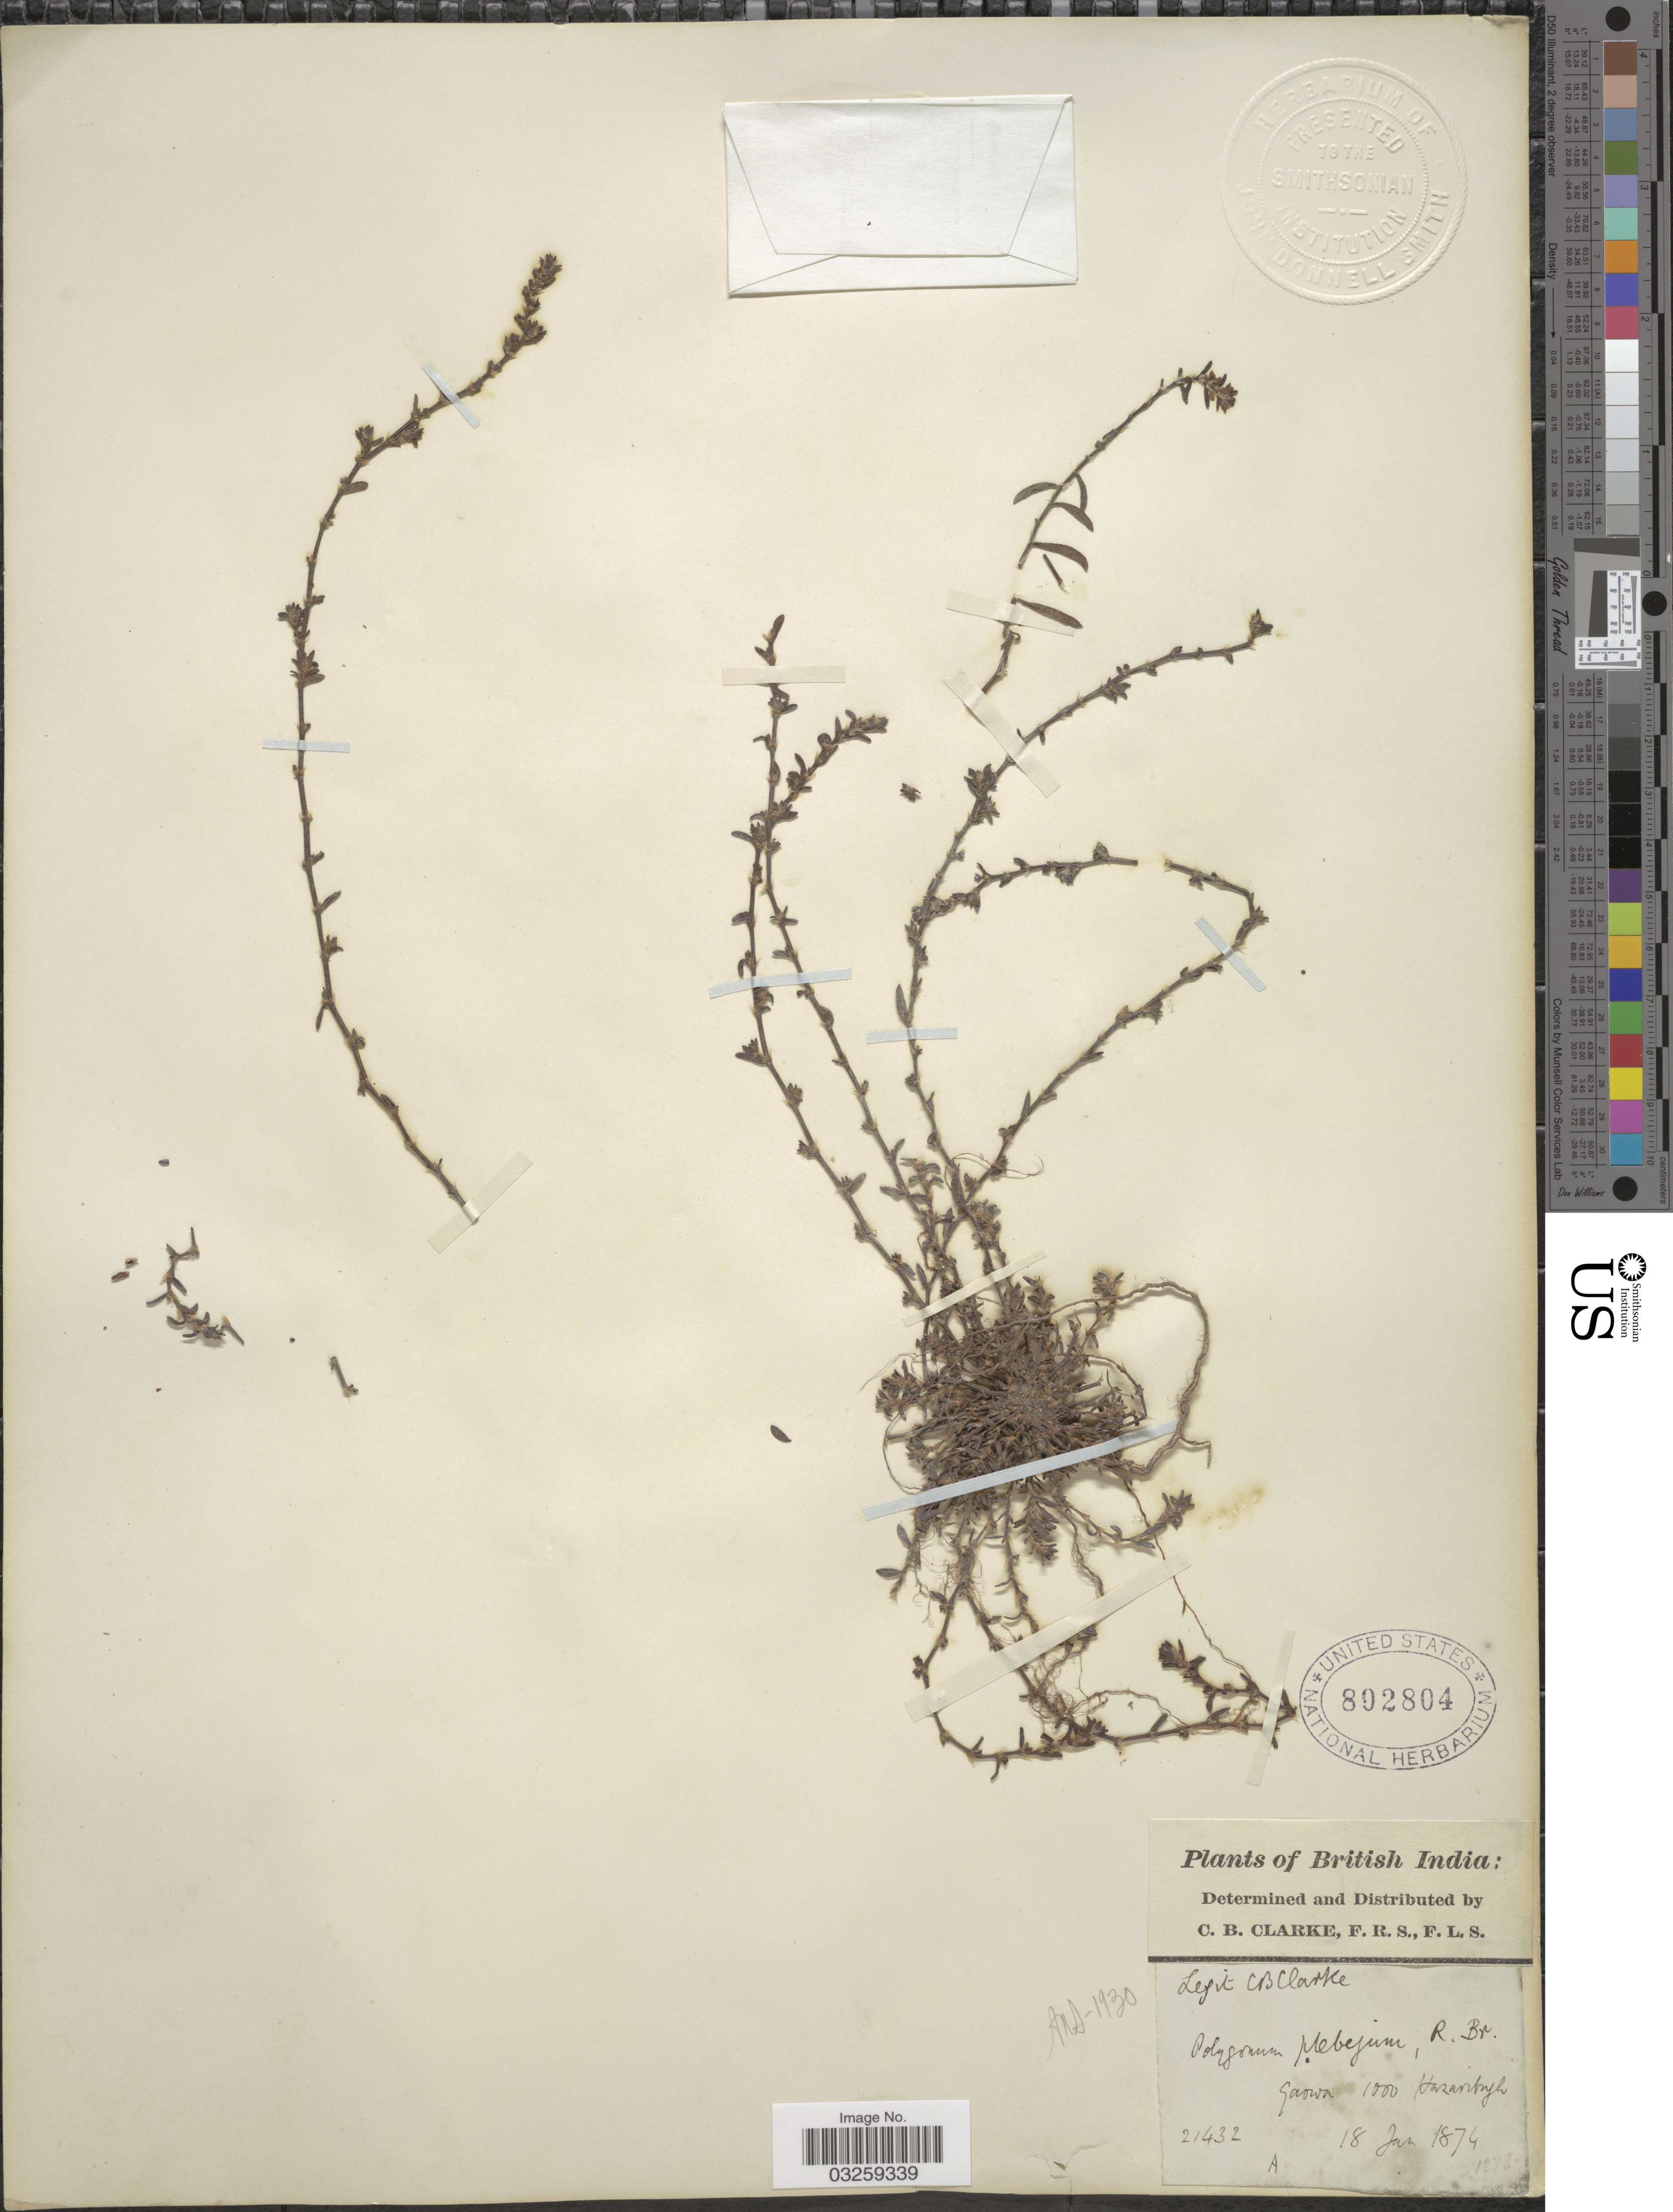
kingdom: Plantae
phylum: Tracheophyta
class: Magnoliopsida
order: Caryophyllales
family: Polygonaceae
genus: Polygonum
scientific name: Polygonum plebeium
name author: R. Br.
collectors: C. B. Clarke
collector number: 21432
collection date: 1874-01-18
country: India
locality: British India. Gaowa. Hazaribagh.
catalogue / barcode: US 802804